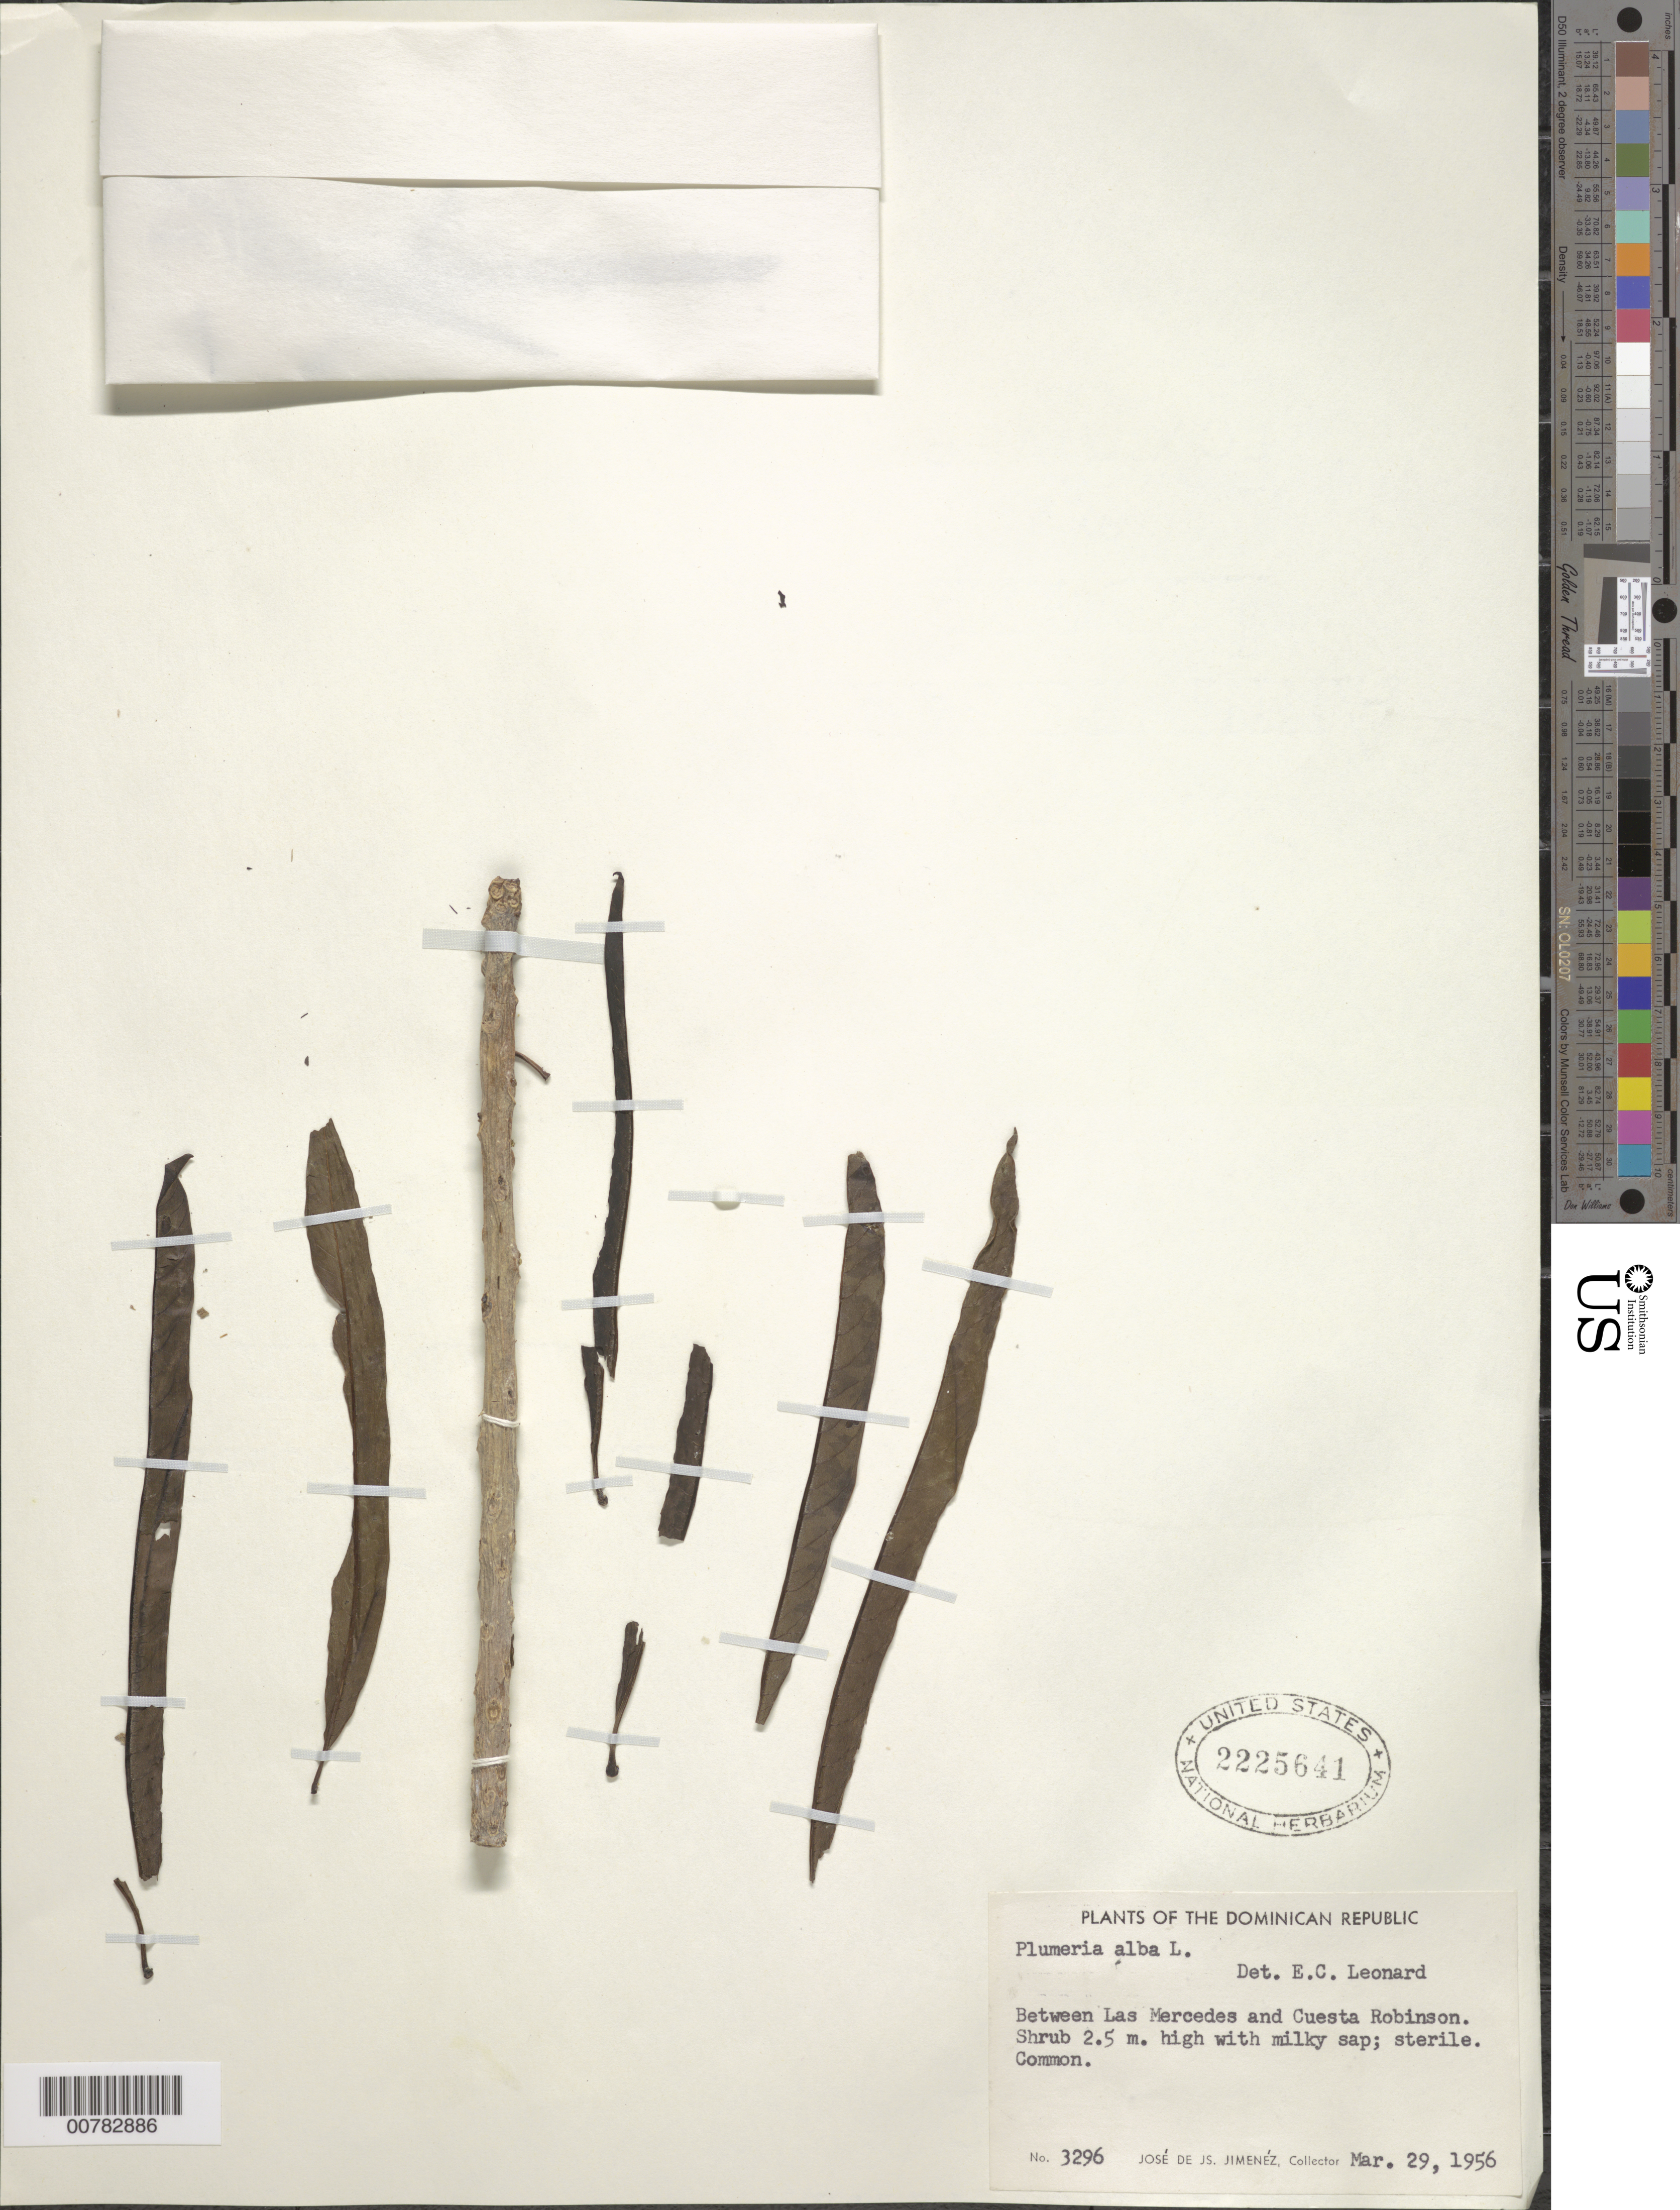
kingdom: Plantae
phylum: Tracheophyta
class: Magnoliopsida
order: Gentianales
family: Apocynaceae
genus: Plumeria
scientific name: Plumeria alba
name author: L.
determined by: Leonard, Emery C., (US)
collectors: J. J. Jiménez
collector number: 3296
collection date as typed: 29 Mar 1956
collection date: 1956-03-29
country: Dominican Republic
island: Hispaniola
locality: Between Las Mercedes and Cuesta Robinson.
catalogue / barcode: US 2225641